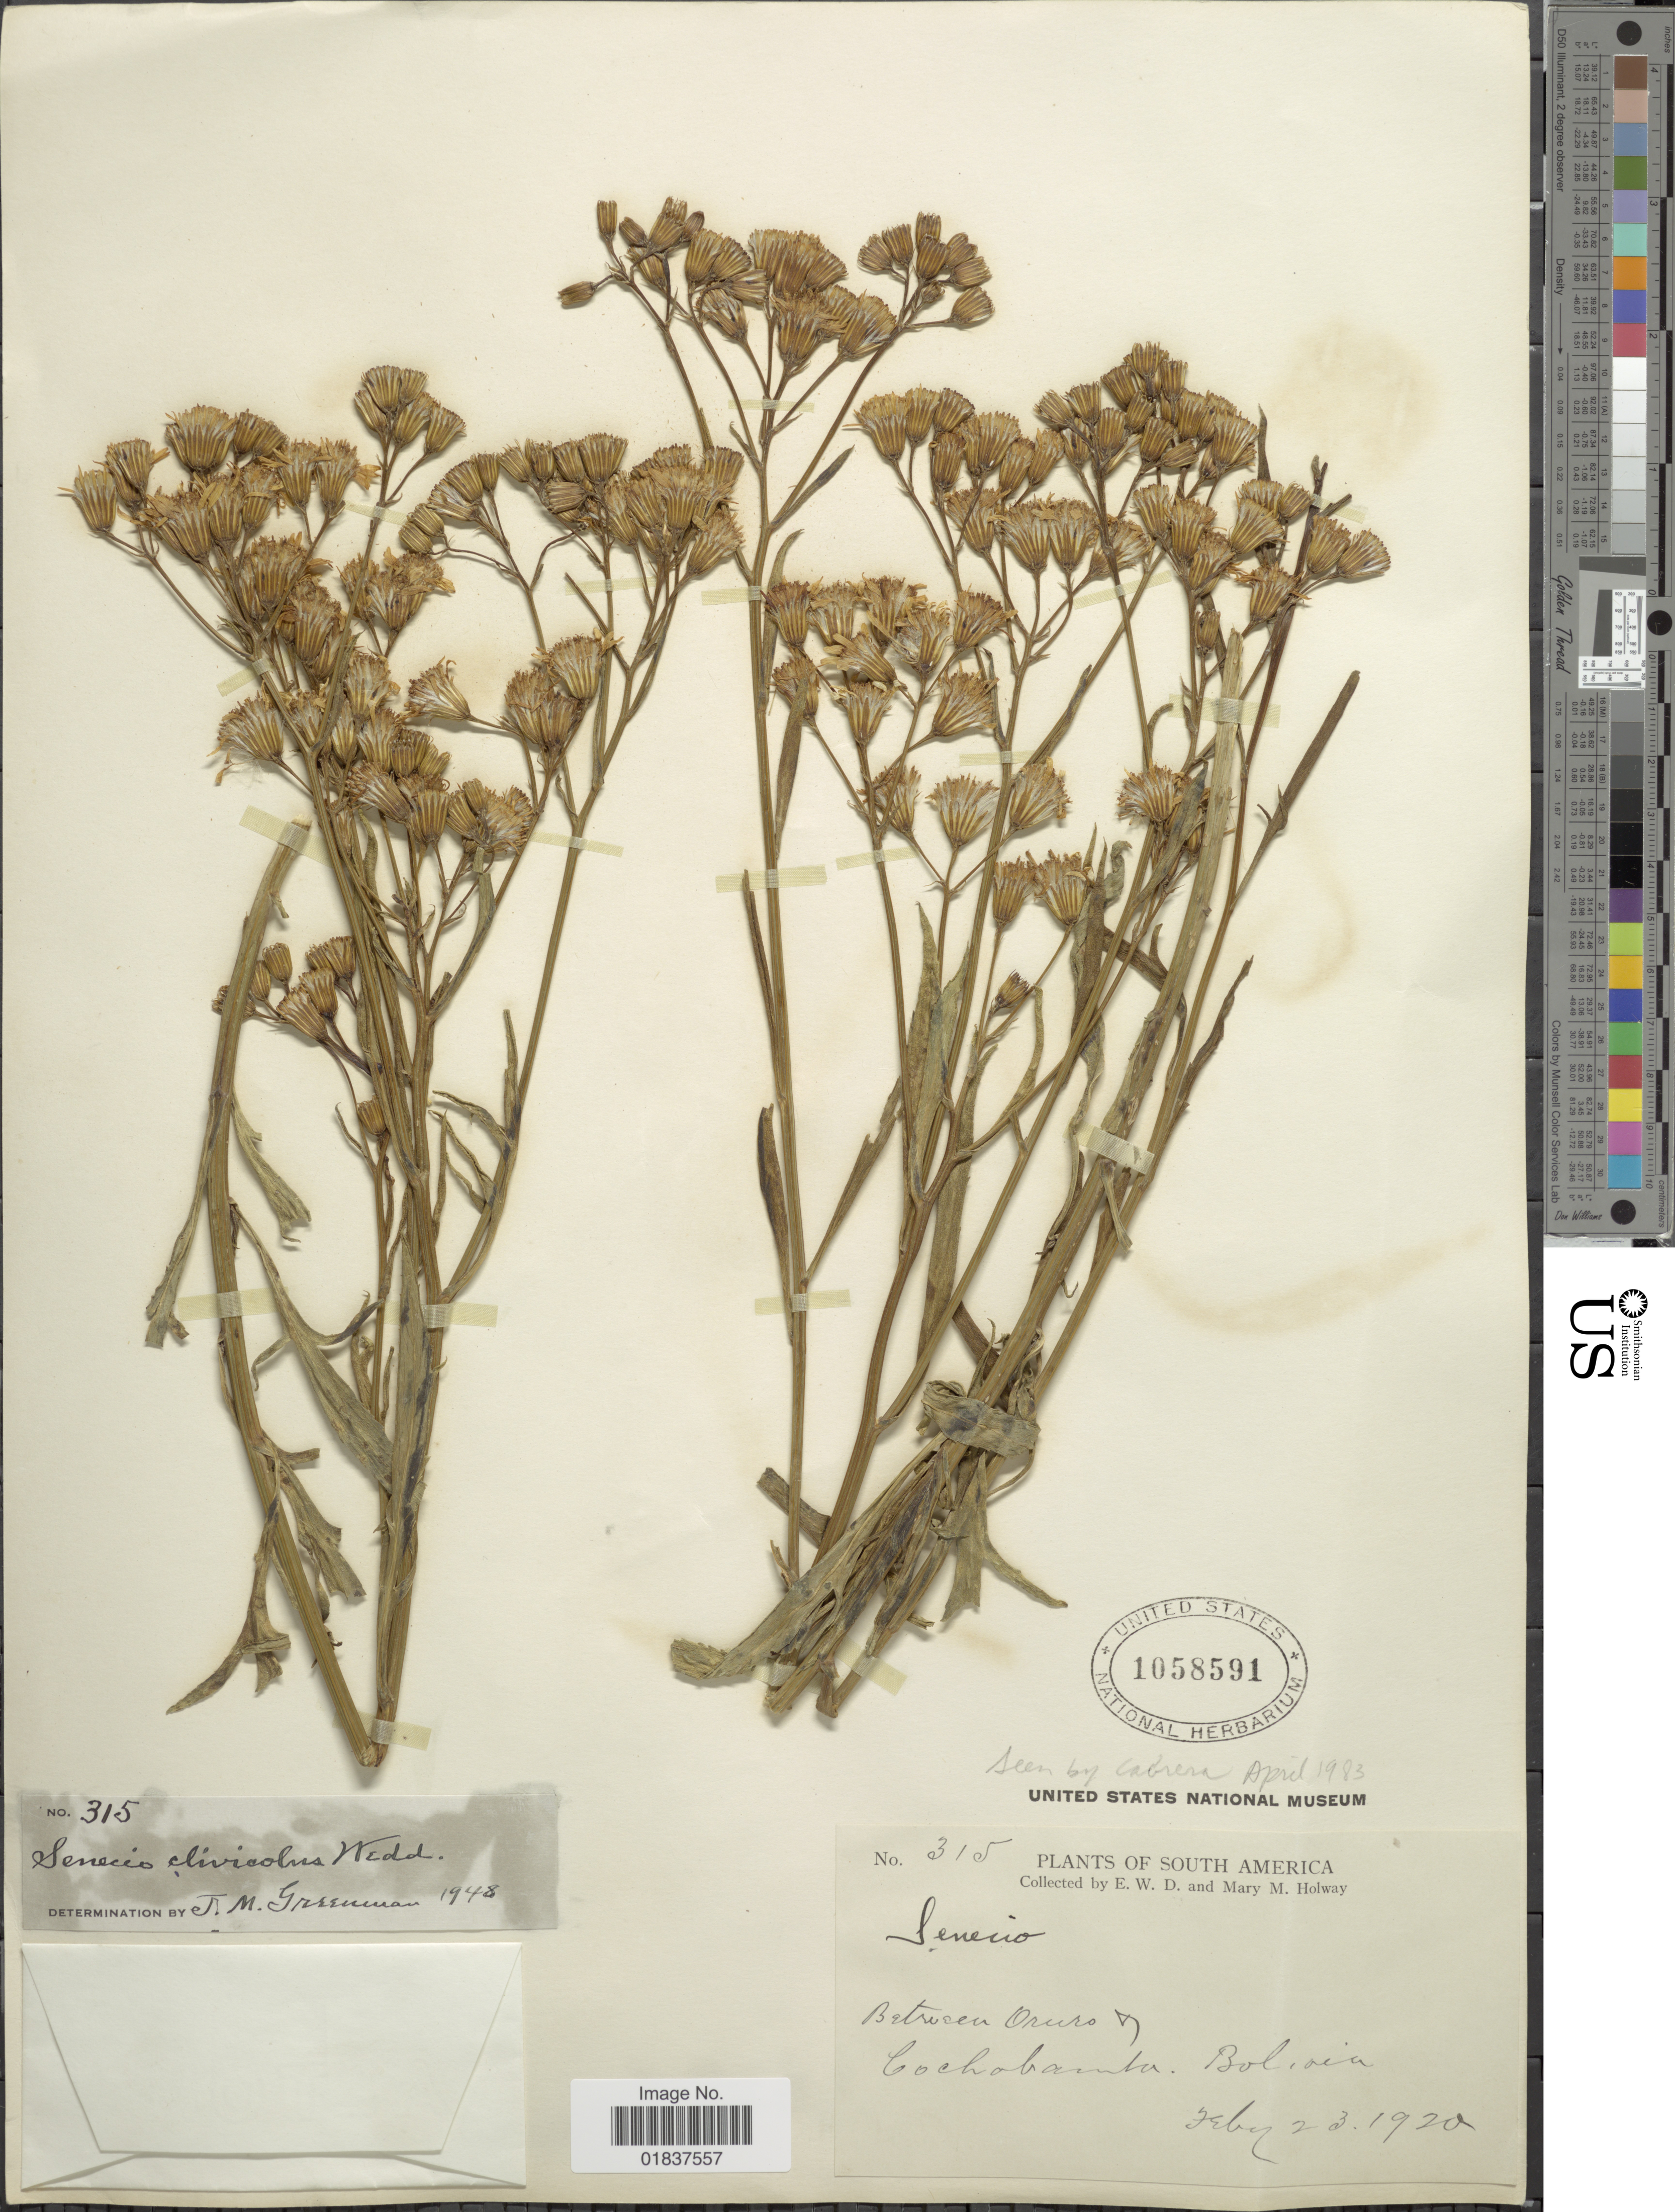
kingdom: Plantae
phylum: Tracheophyta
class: Magnoliopsida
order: Asterales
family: Asteraceae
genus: Senecio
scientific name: Senecio clivicola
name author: Wedd.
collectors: E. W. D. Holway & M. M. Holway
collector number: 315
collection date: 1920-02-23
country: Bolivia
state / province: Cochabamba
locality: Between Oruro & Cochabamba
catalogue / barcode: US 1058591